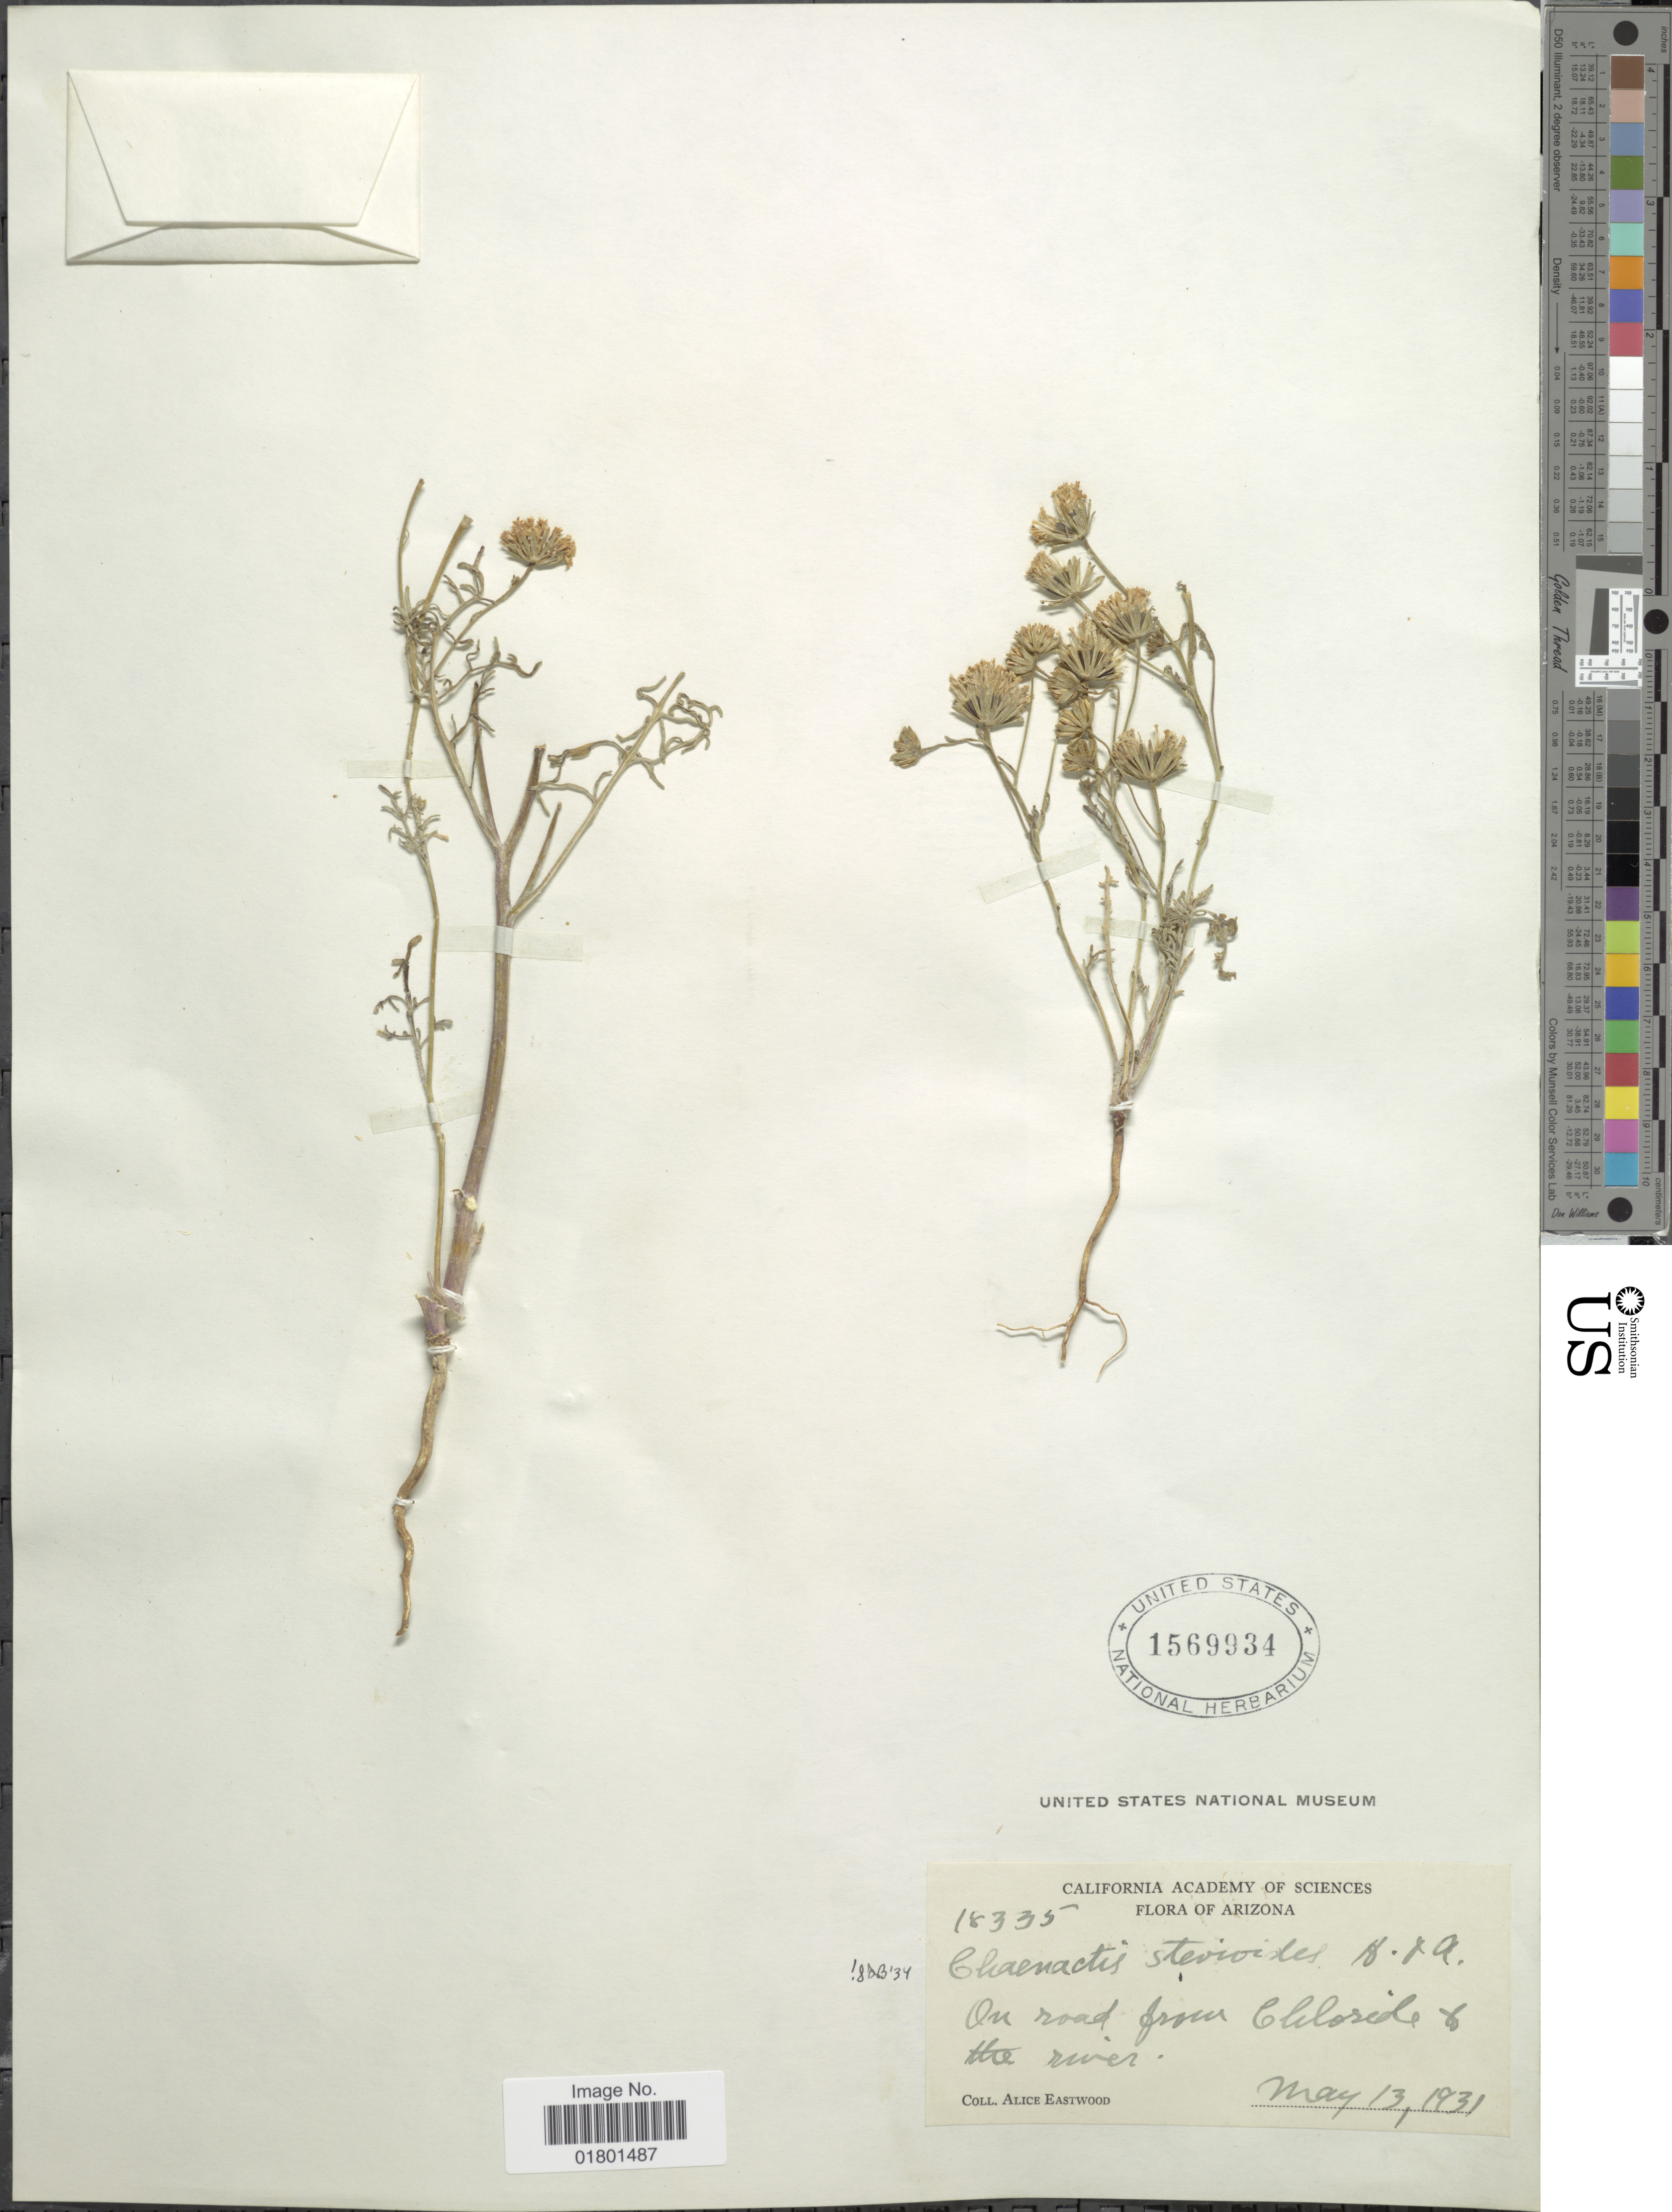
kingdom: Plantae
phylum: Tracheophyta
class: Magnoliopsida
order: Asterales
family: Asteraceae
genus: Chaenactis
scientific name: Chaenactis stevioides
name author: Hook. & Arn.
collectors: A. Eastwood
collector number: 18335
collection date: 1931-05-13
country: United States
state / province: Arizona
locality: On road from Chloride of the river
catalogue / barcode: US 1569934